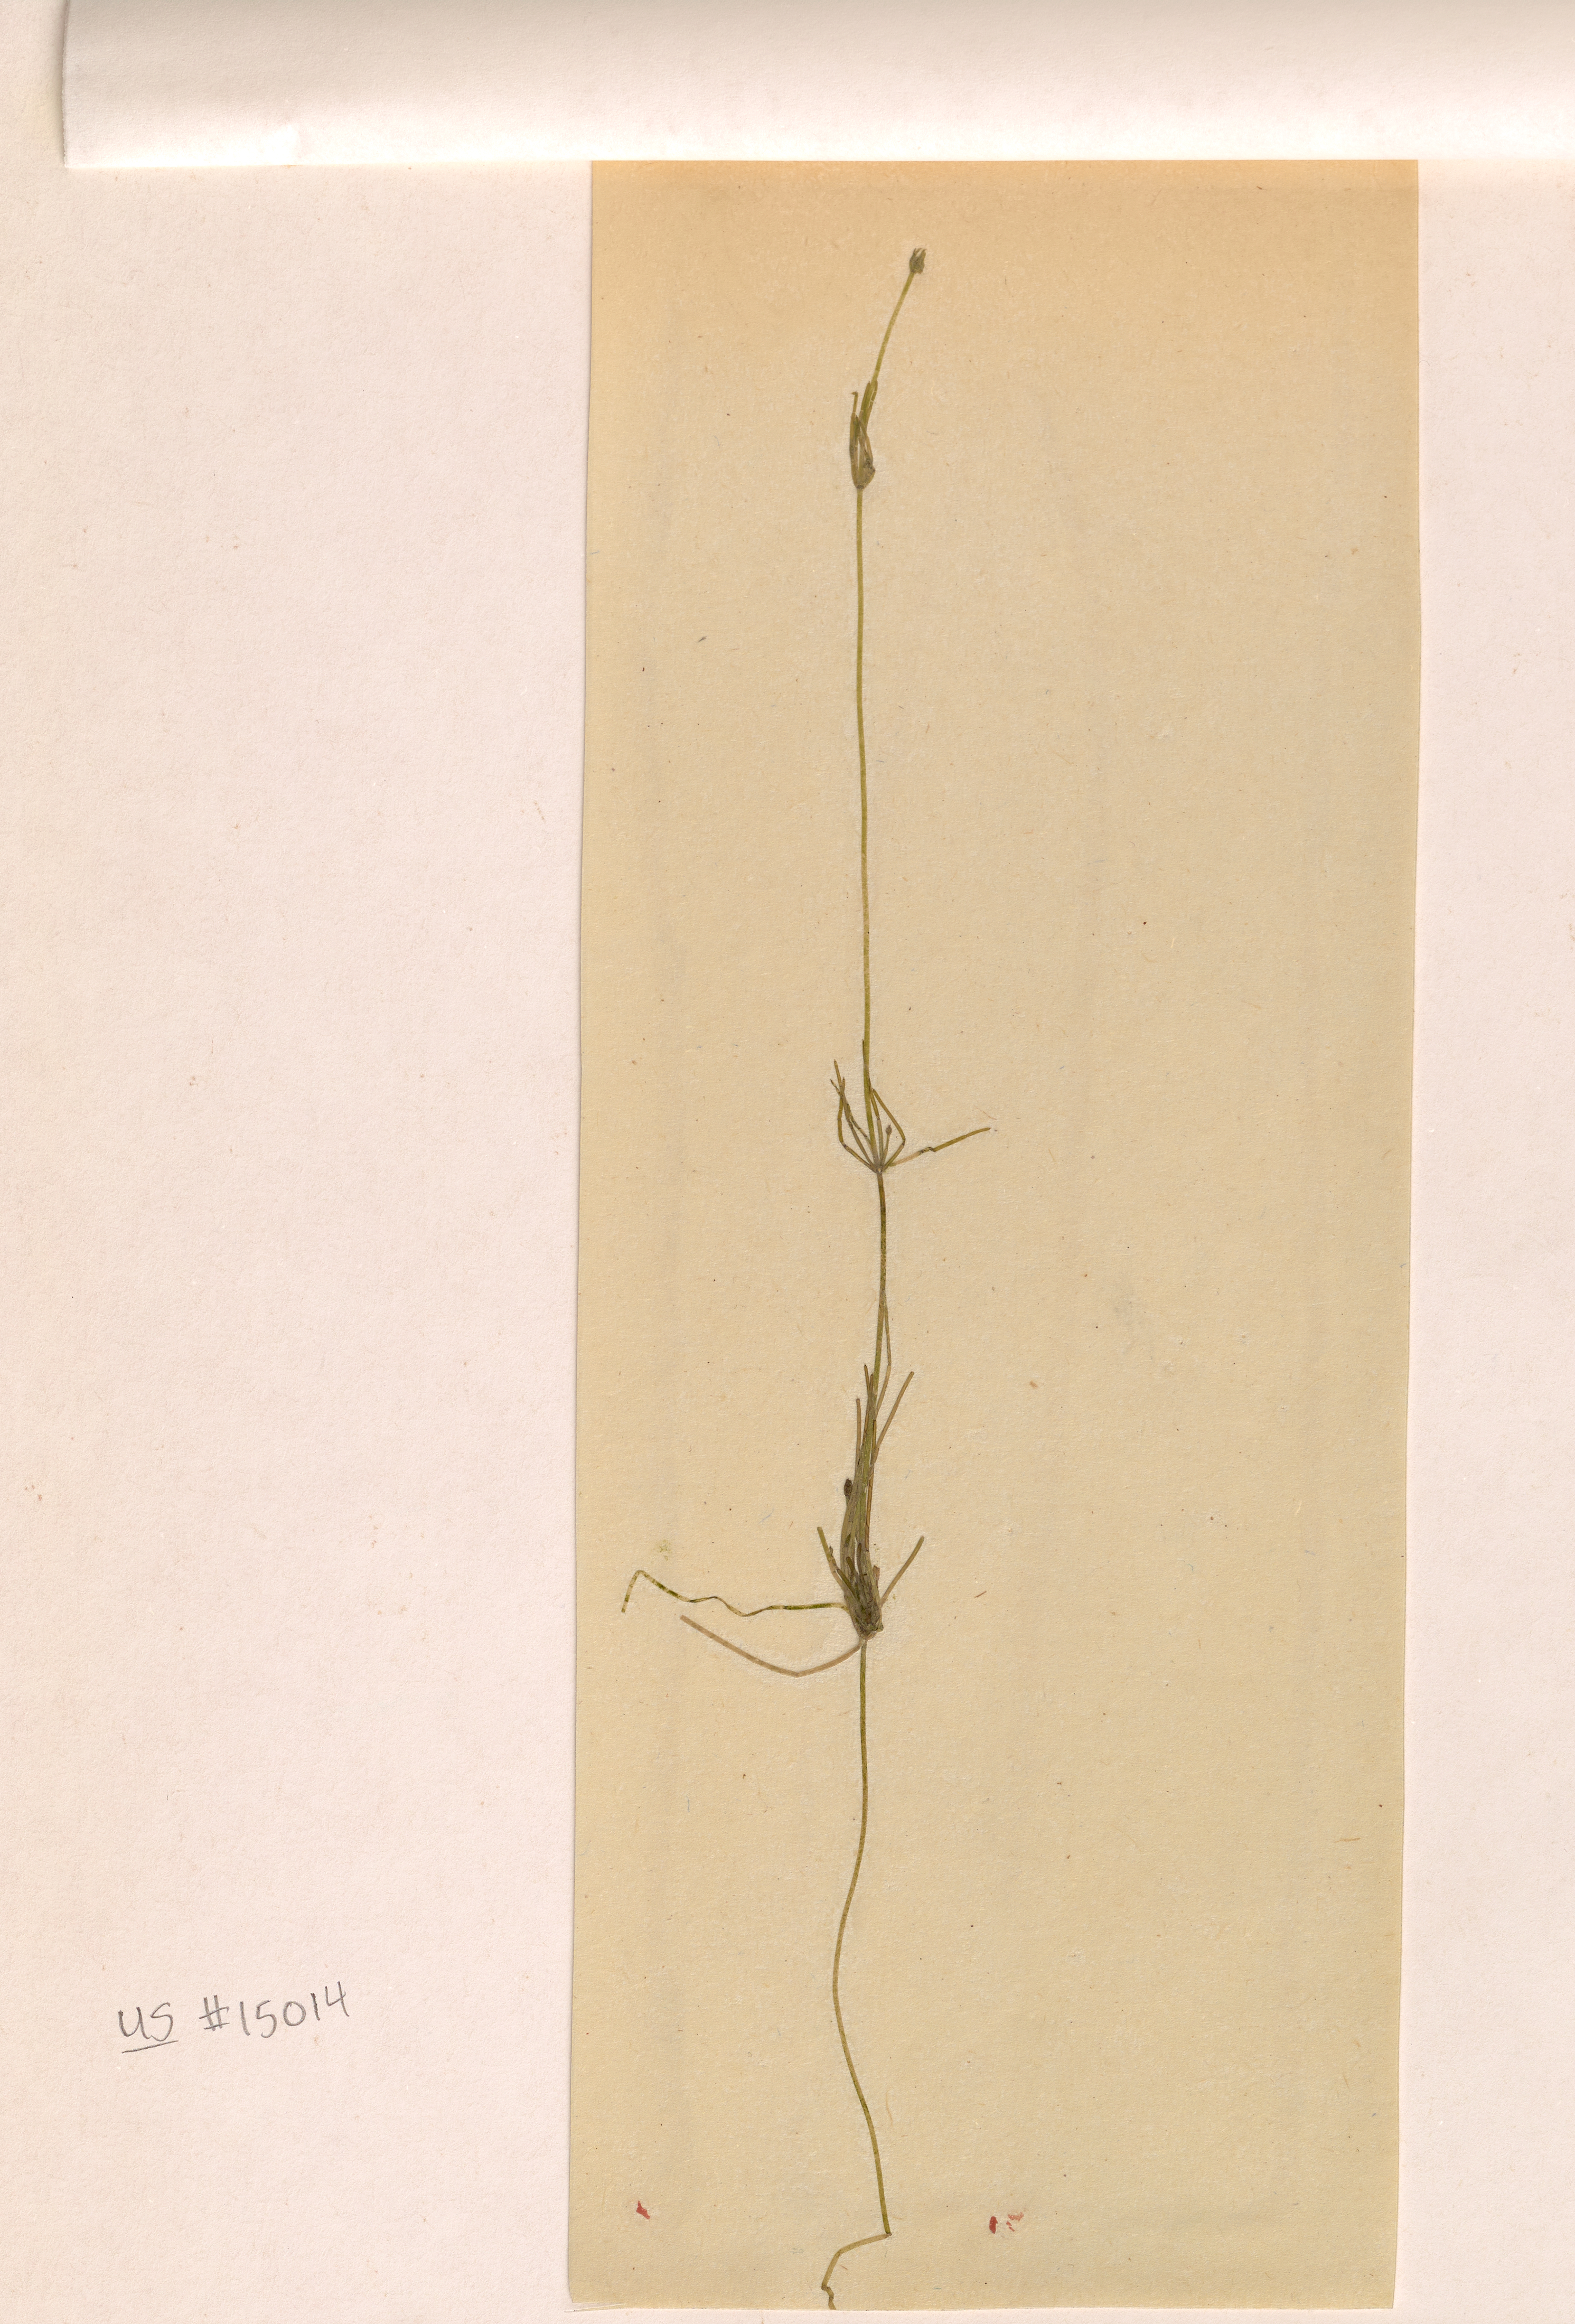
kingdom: Plantae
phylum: Charophyta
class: Charophyceae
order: Charales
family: Characeae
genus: Chara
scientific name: Chara denudata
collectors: J. King & W. Krause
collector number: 50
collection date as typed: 09 Jul 1986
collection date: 1986-07-09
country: Ireland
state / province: Connaught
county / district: Galway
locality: Lough Corrib, Oughterard area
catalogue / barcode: US 15014